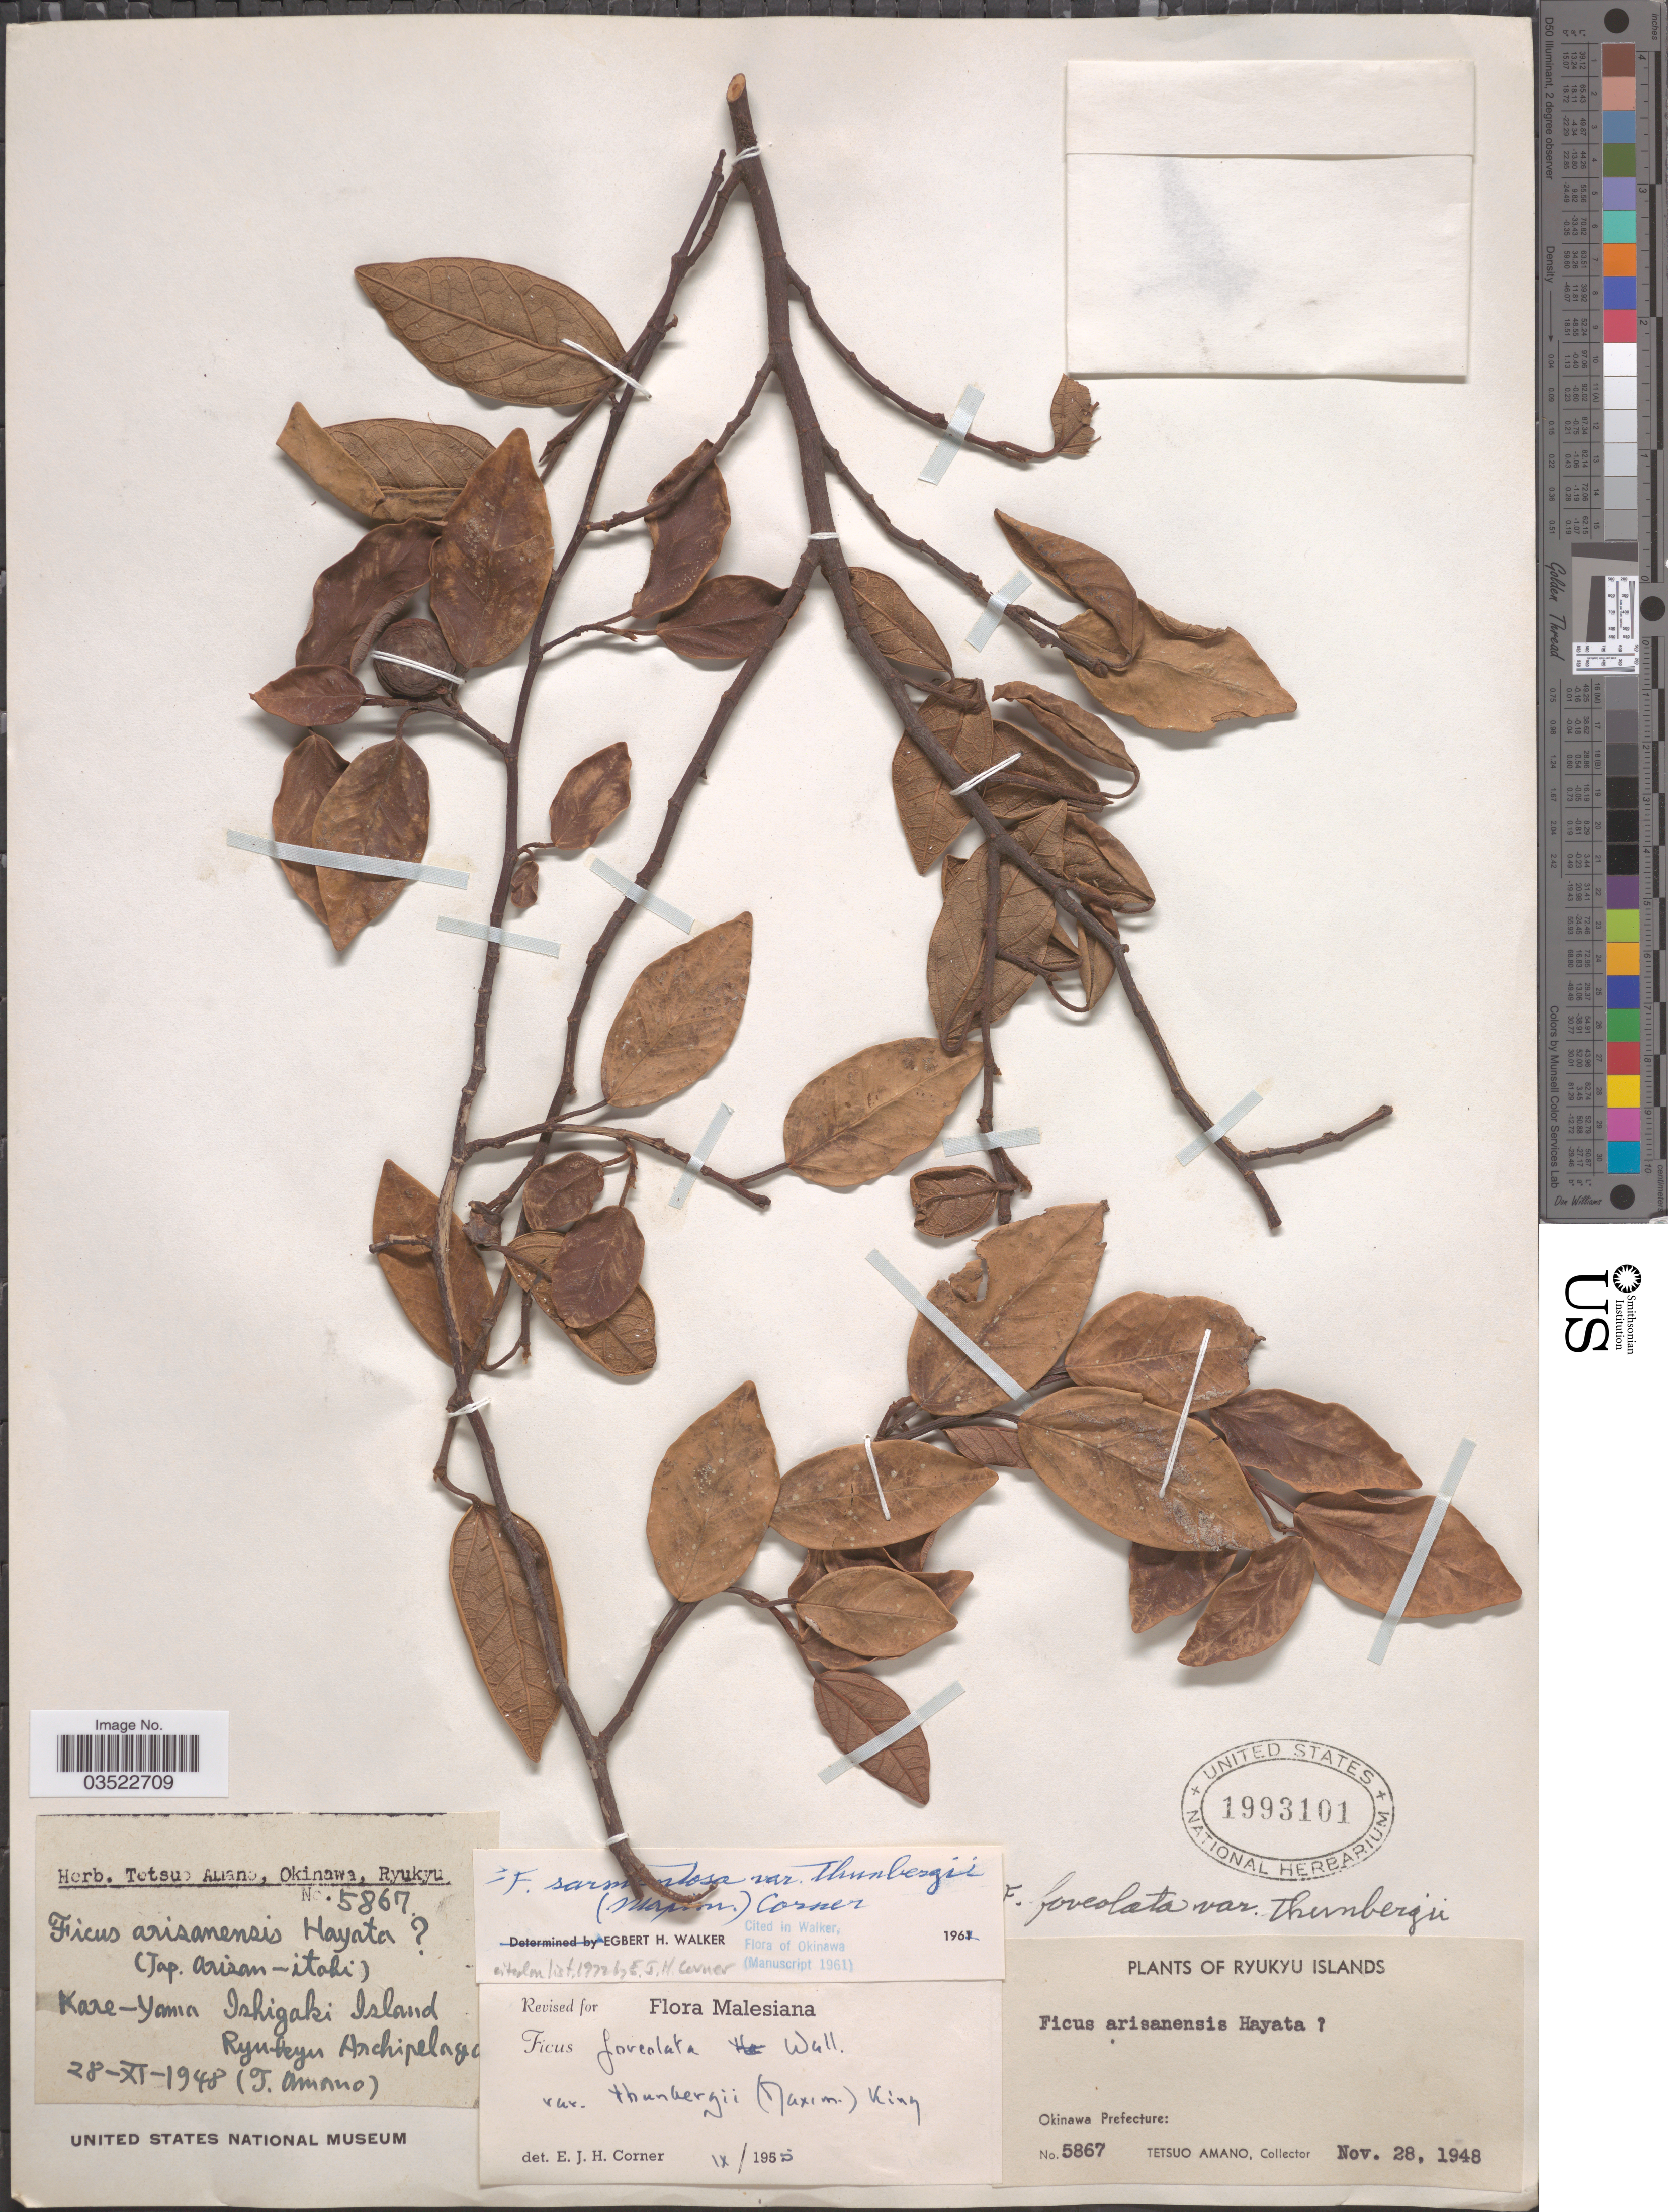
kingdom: Plantae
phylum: Tracheophyta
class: Magnoliopsida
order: Rosales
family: Moraceae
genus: Ficus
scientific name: Ficus sarmentosa var. thunbergii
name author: (Maxim.) Corner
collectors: T. Amano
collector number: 5867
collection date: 1948-11-28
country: Japan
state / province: Okinawa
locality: Ryukyu Islands. Okinawa Prefecture. Kase-Yama. Ishigaki Island. Ryu-kyu Archipelago.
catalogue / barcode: US 1993101